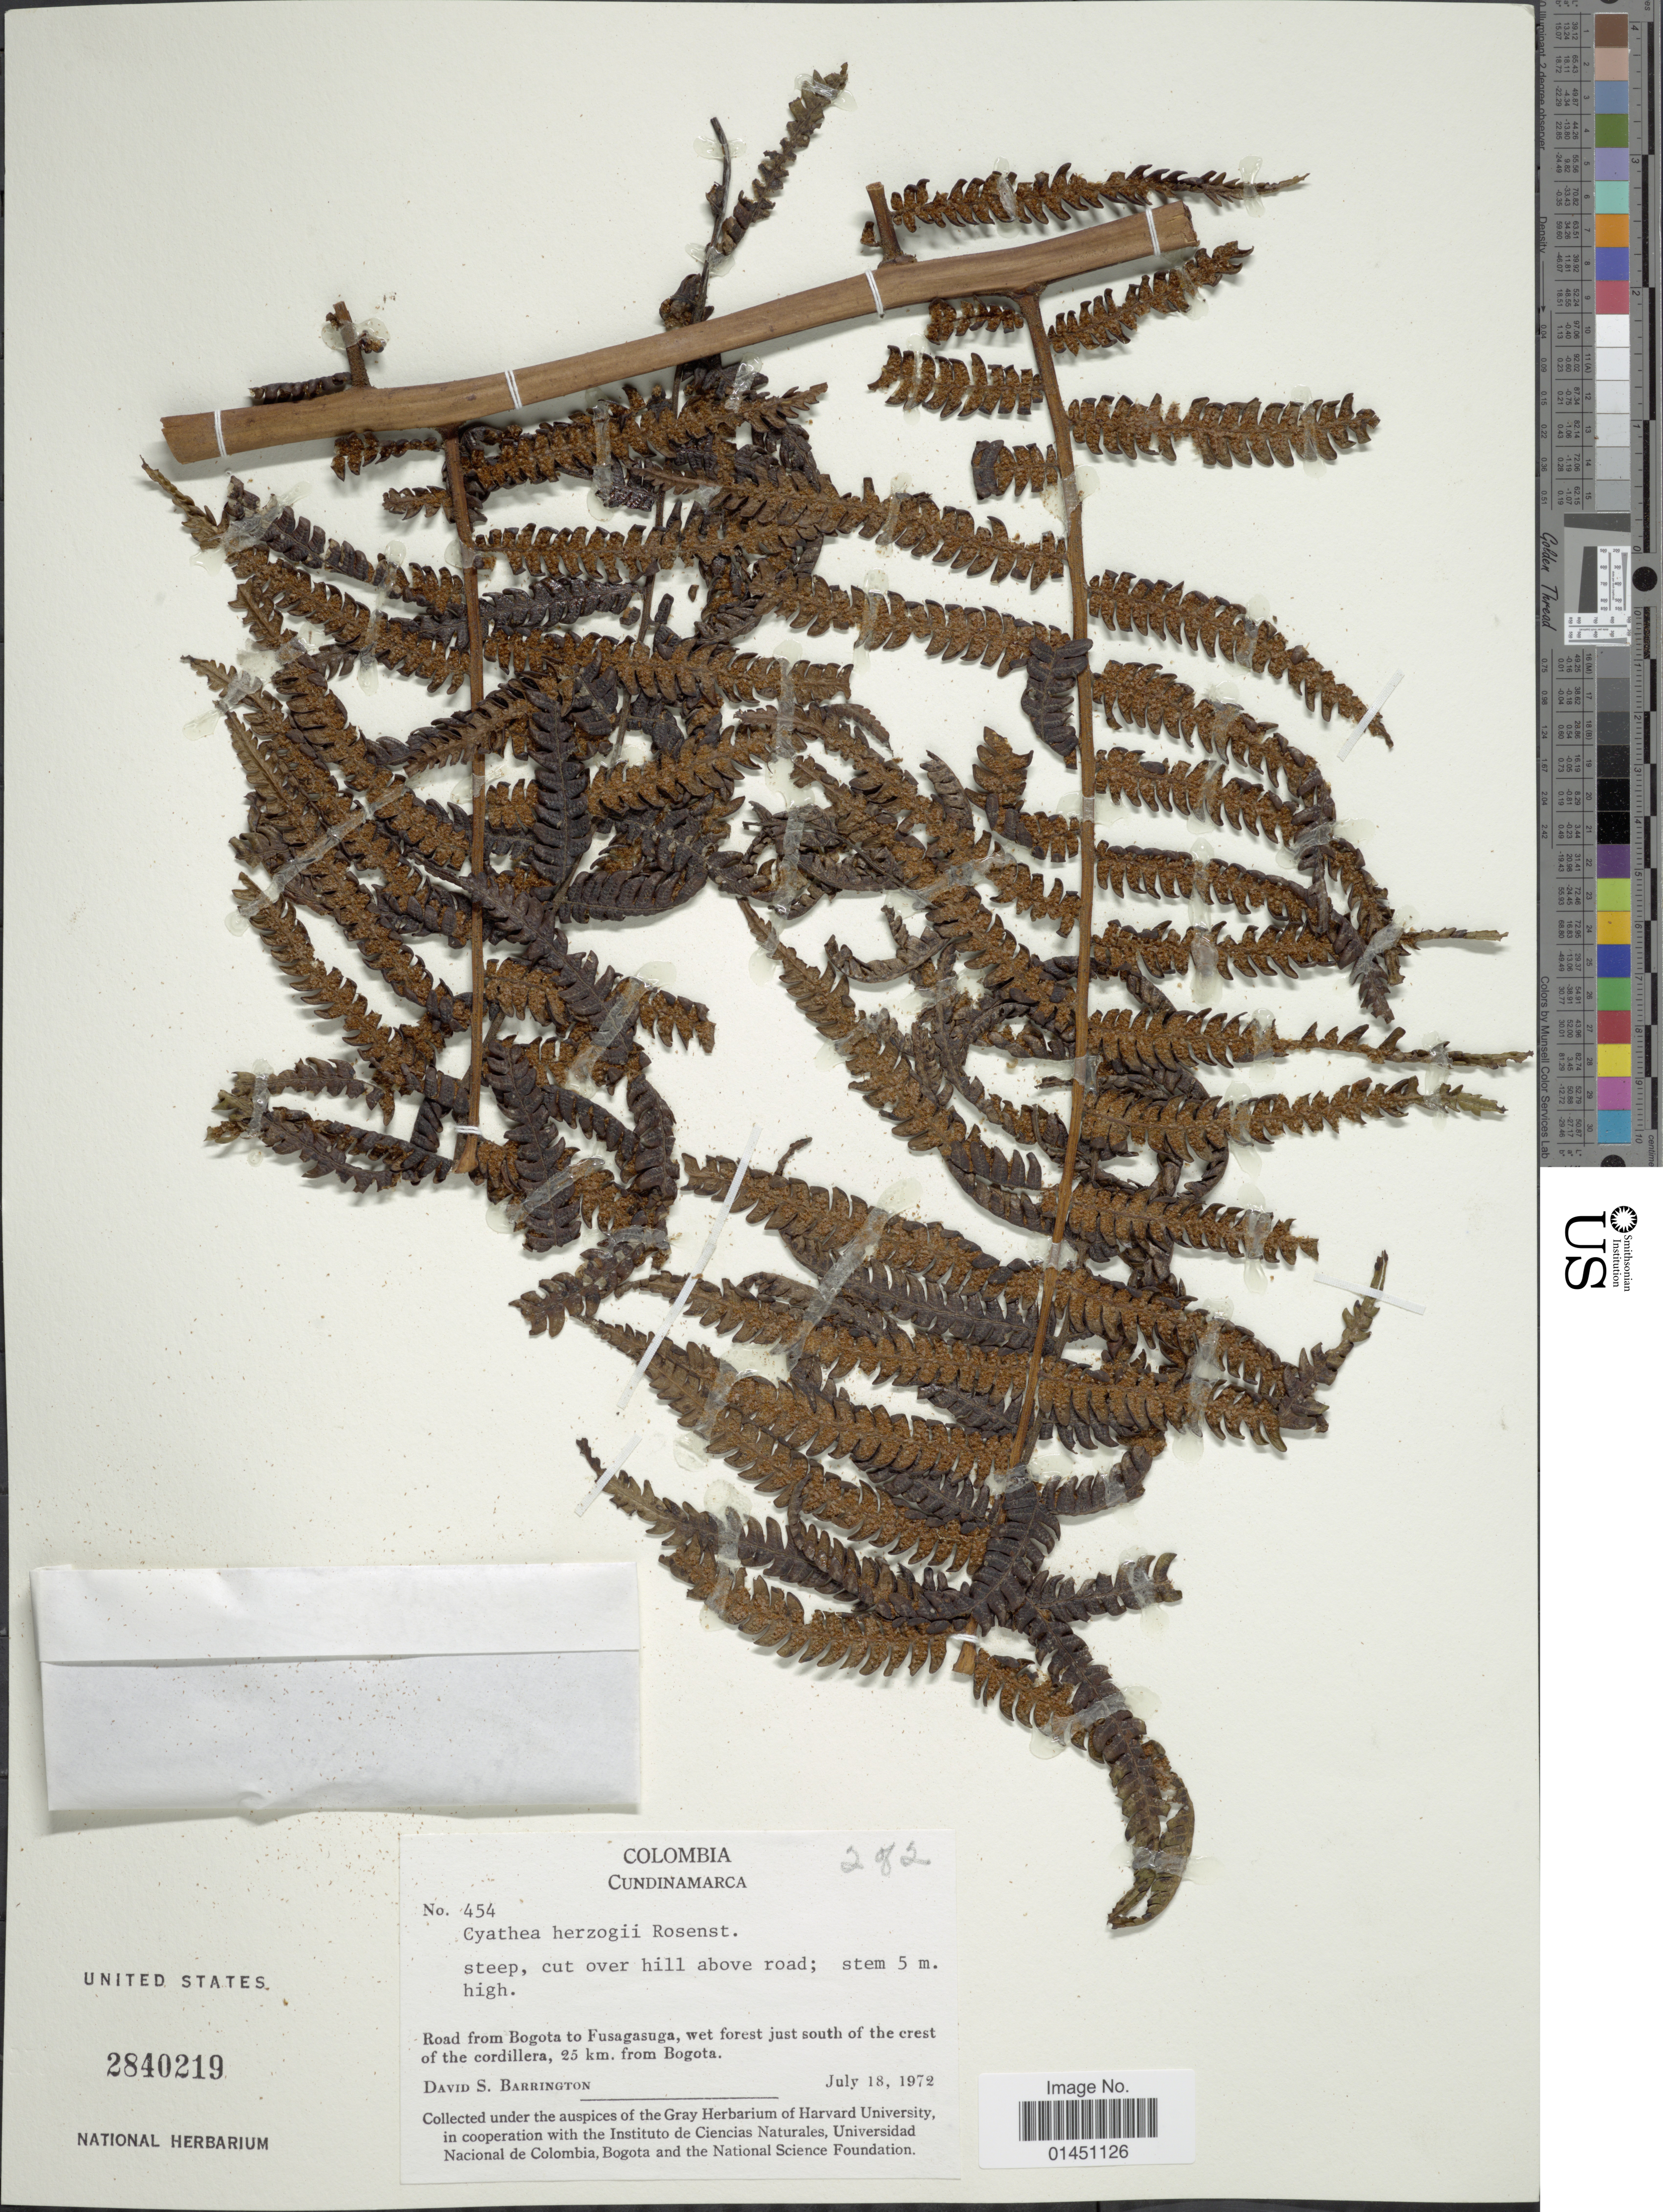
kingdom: Plantae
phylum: Tracheophyta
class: Polypodiopsida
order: Cyatheales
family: Cyatheaceae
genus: Cyathea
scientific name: Cyathea caracasana var. boliviensis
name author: (Rosenst.) R.M. Tryon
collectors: D. S. Barrington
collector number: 454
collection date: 1972-07-18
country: Colombia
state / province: Cundinamarca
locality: Road from Bogota to Fusagasuga, wet forest just south of the crest of the cordillera, 25 km. from Bogota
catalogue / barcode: US 2840219